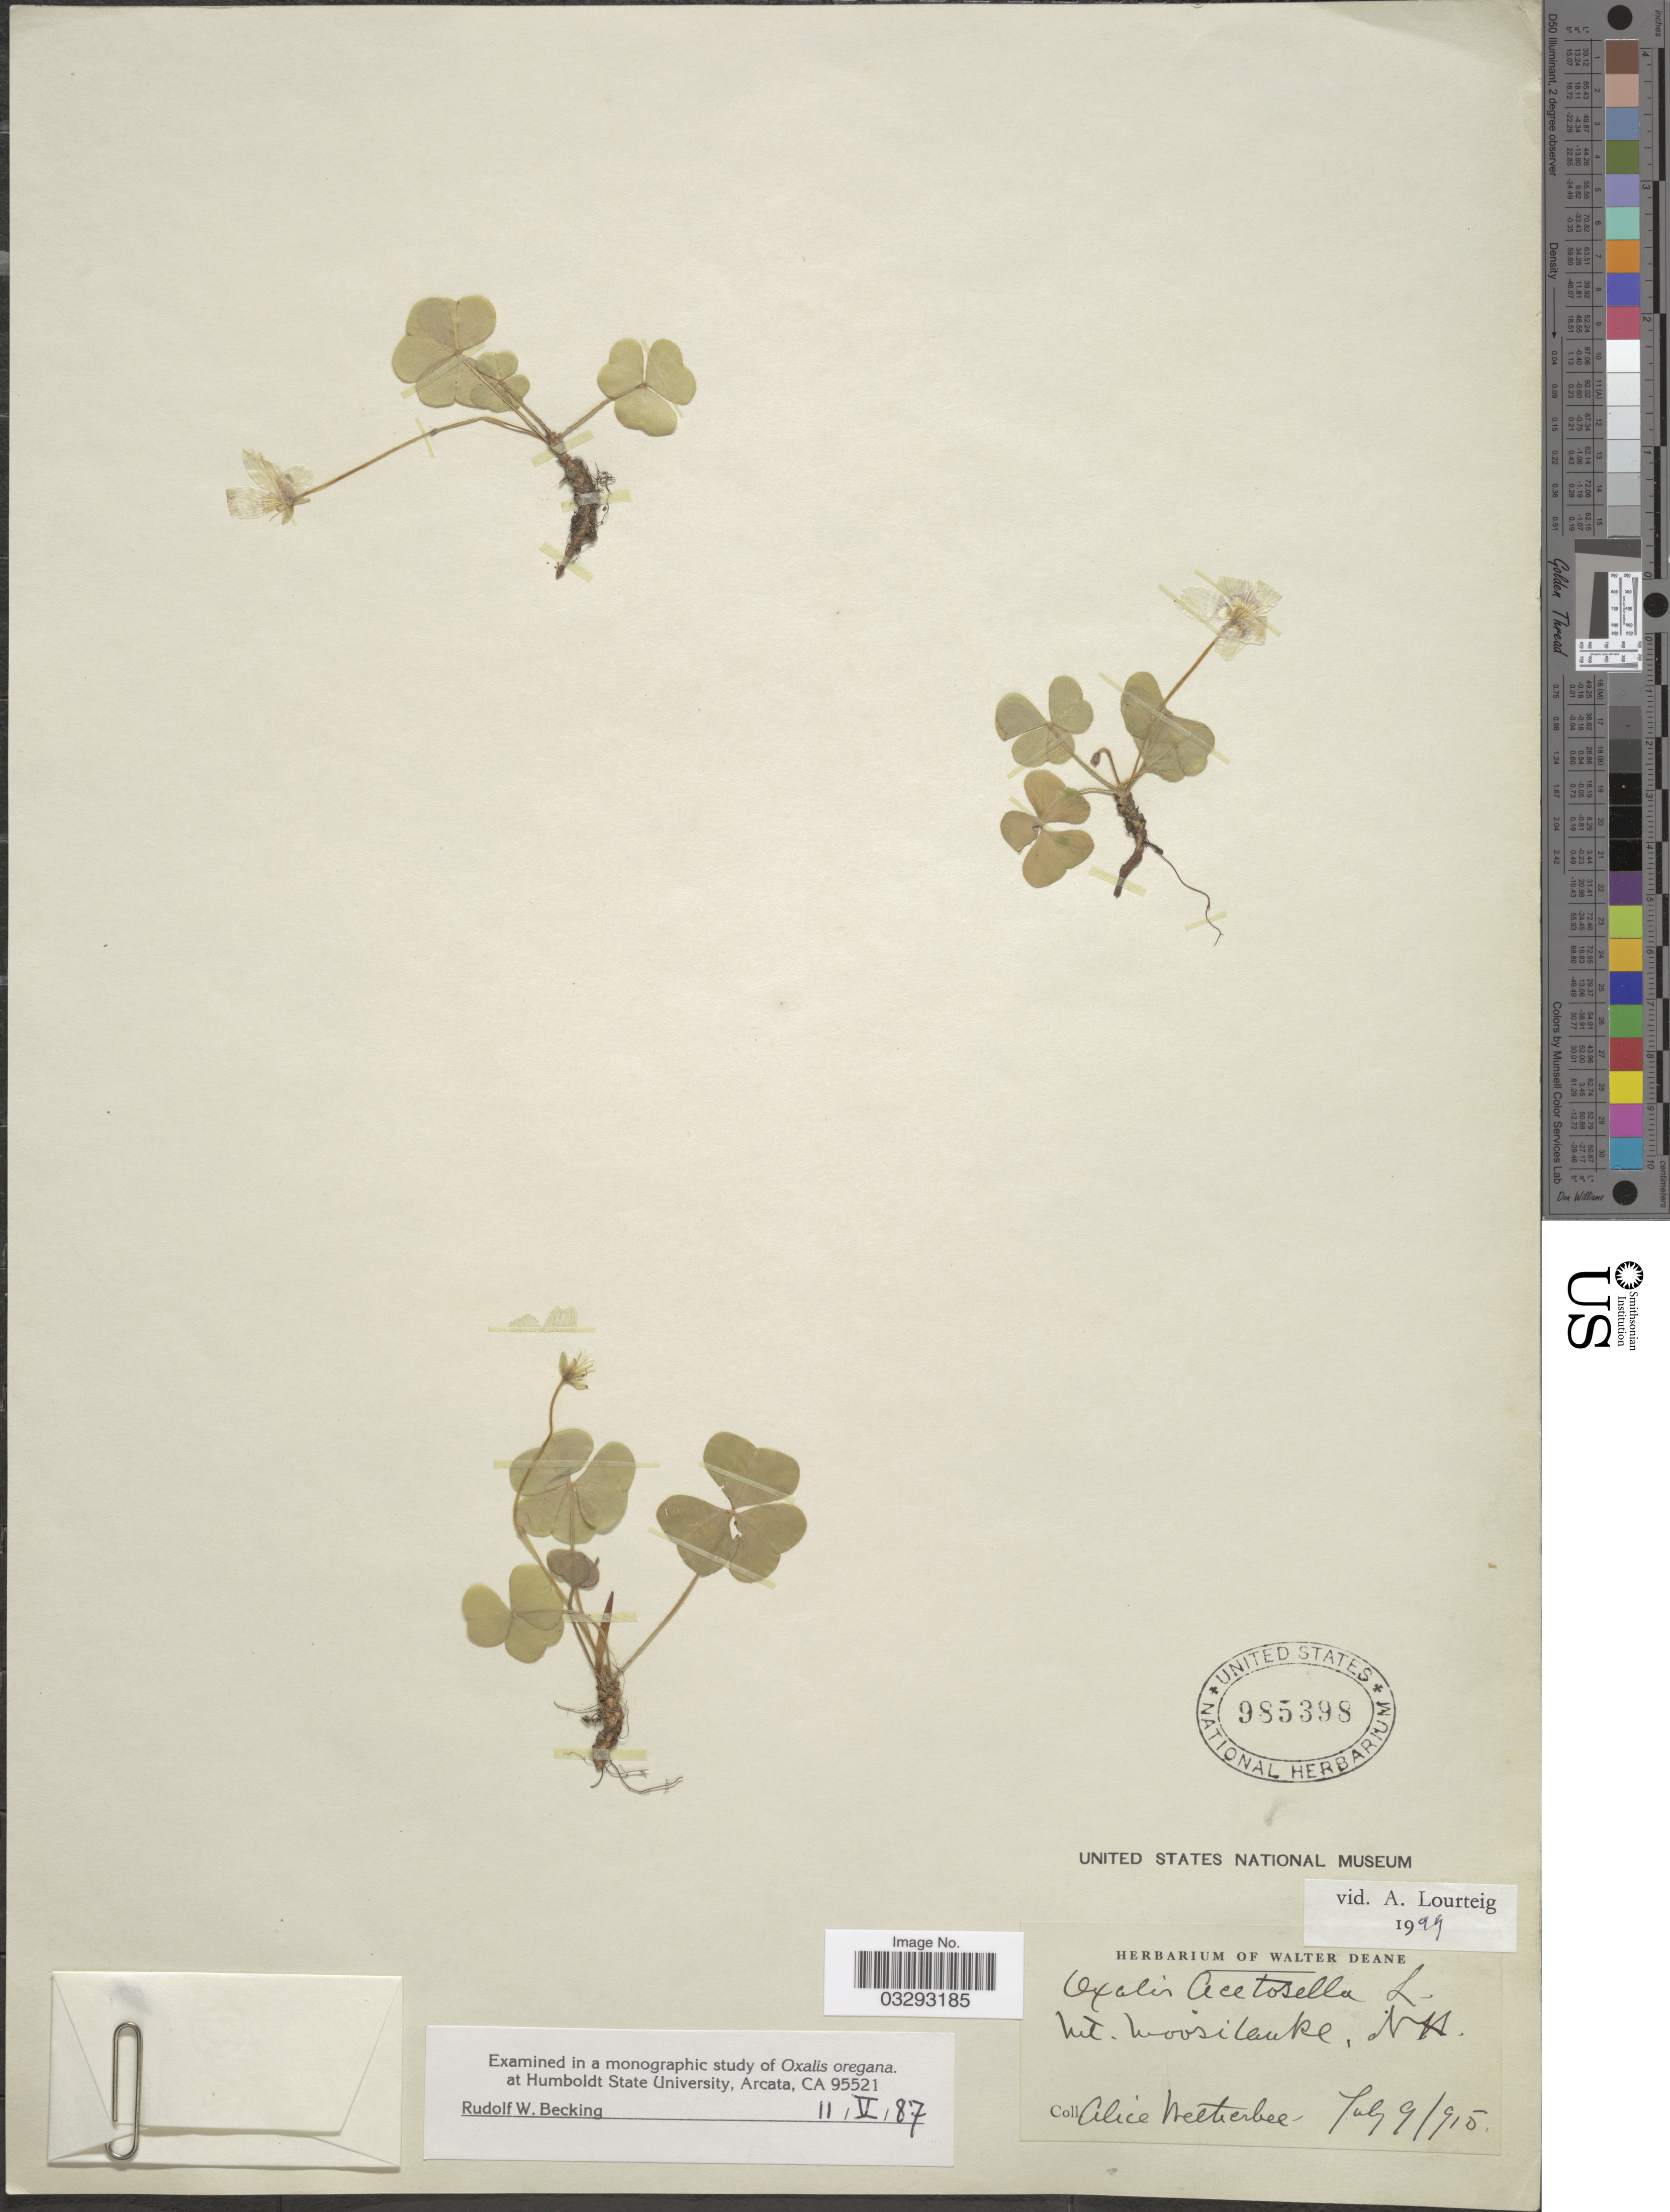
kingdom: Plantae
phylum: Tracheophyta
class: Magnoliopsida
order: Oxalidales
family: Oxalidaceae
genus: Oxalis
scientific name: Oxalis acetosella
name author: L.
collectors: A. Wetherbee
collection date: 1915-07-09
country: United States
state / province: New Hampshire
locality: Mt. Moosilauke, N. H.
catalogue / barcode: US 985398